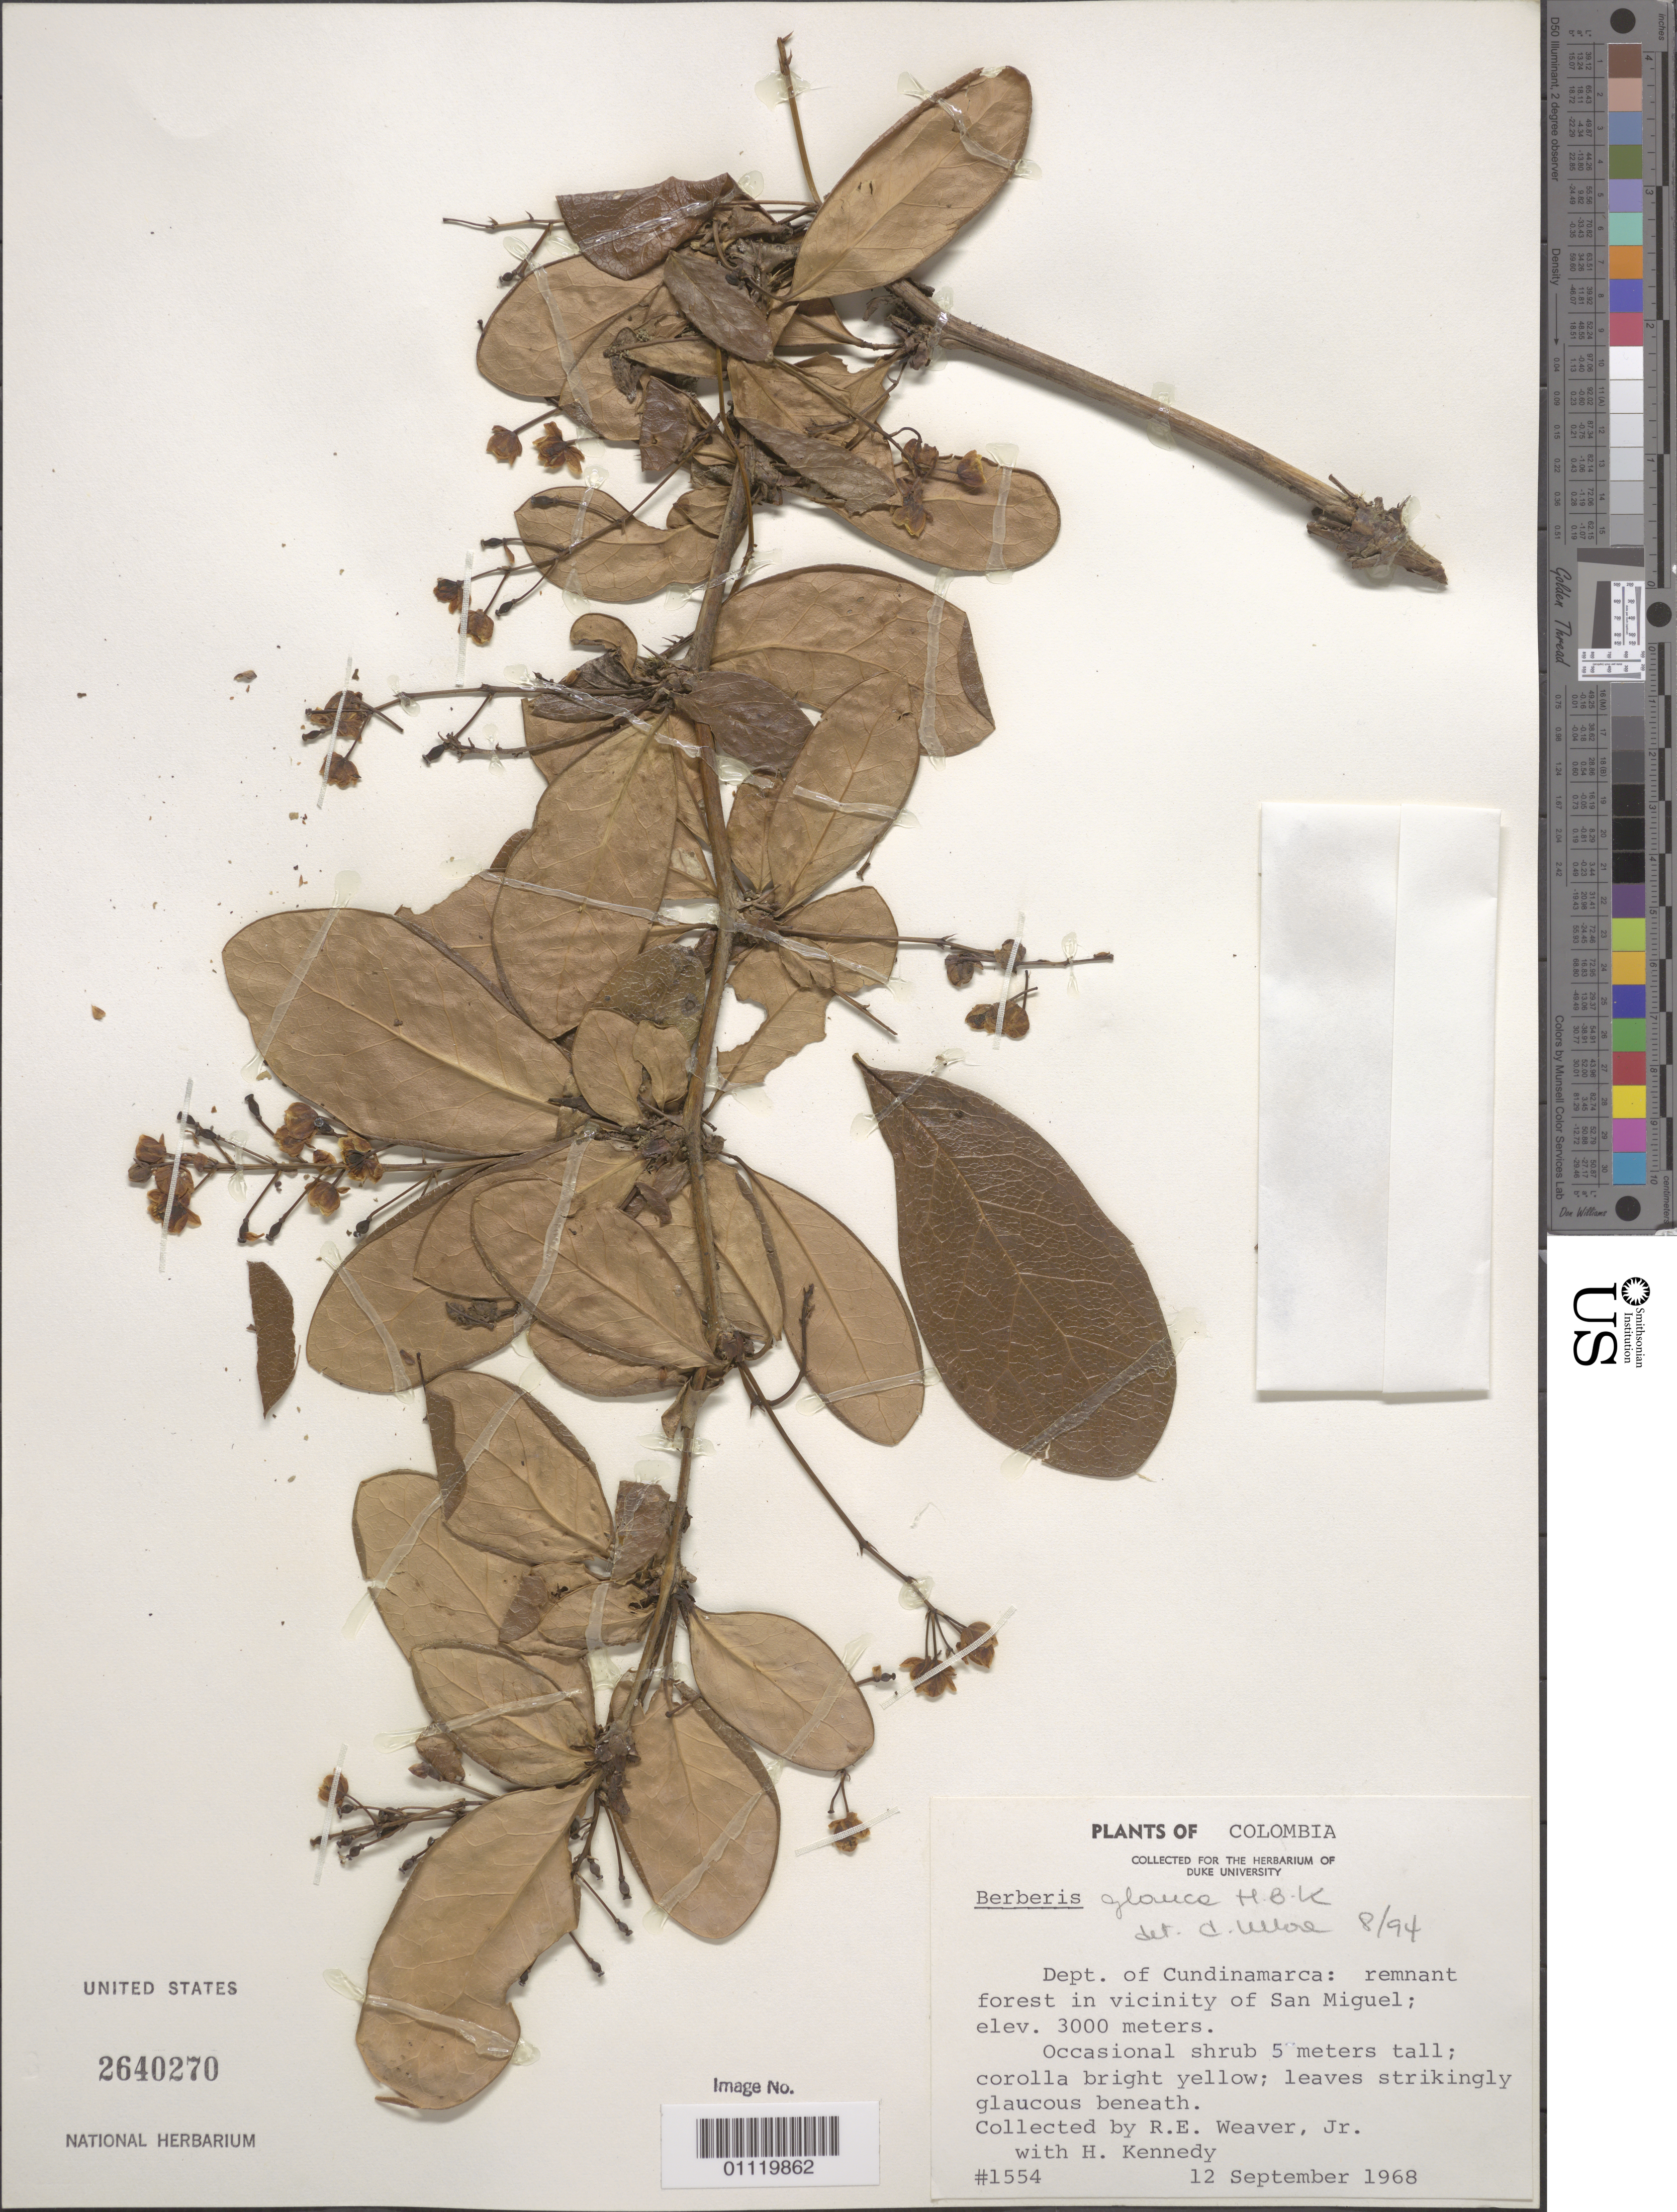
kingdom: Plantae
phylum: Tracheophyta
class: Magnoliopsida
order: Ranunculales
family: Berberidaceae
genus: Berberis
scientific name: Berberis glauca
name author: Kunth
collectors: R. E. Weaver & H. Kennedy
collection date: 1968-09-12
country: Colombia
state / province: Cundinamarca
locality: Remnant forest in vicinity of San Miguel.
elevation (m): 3000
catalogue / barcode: US 2640270